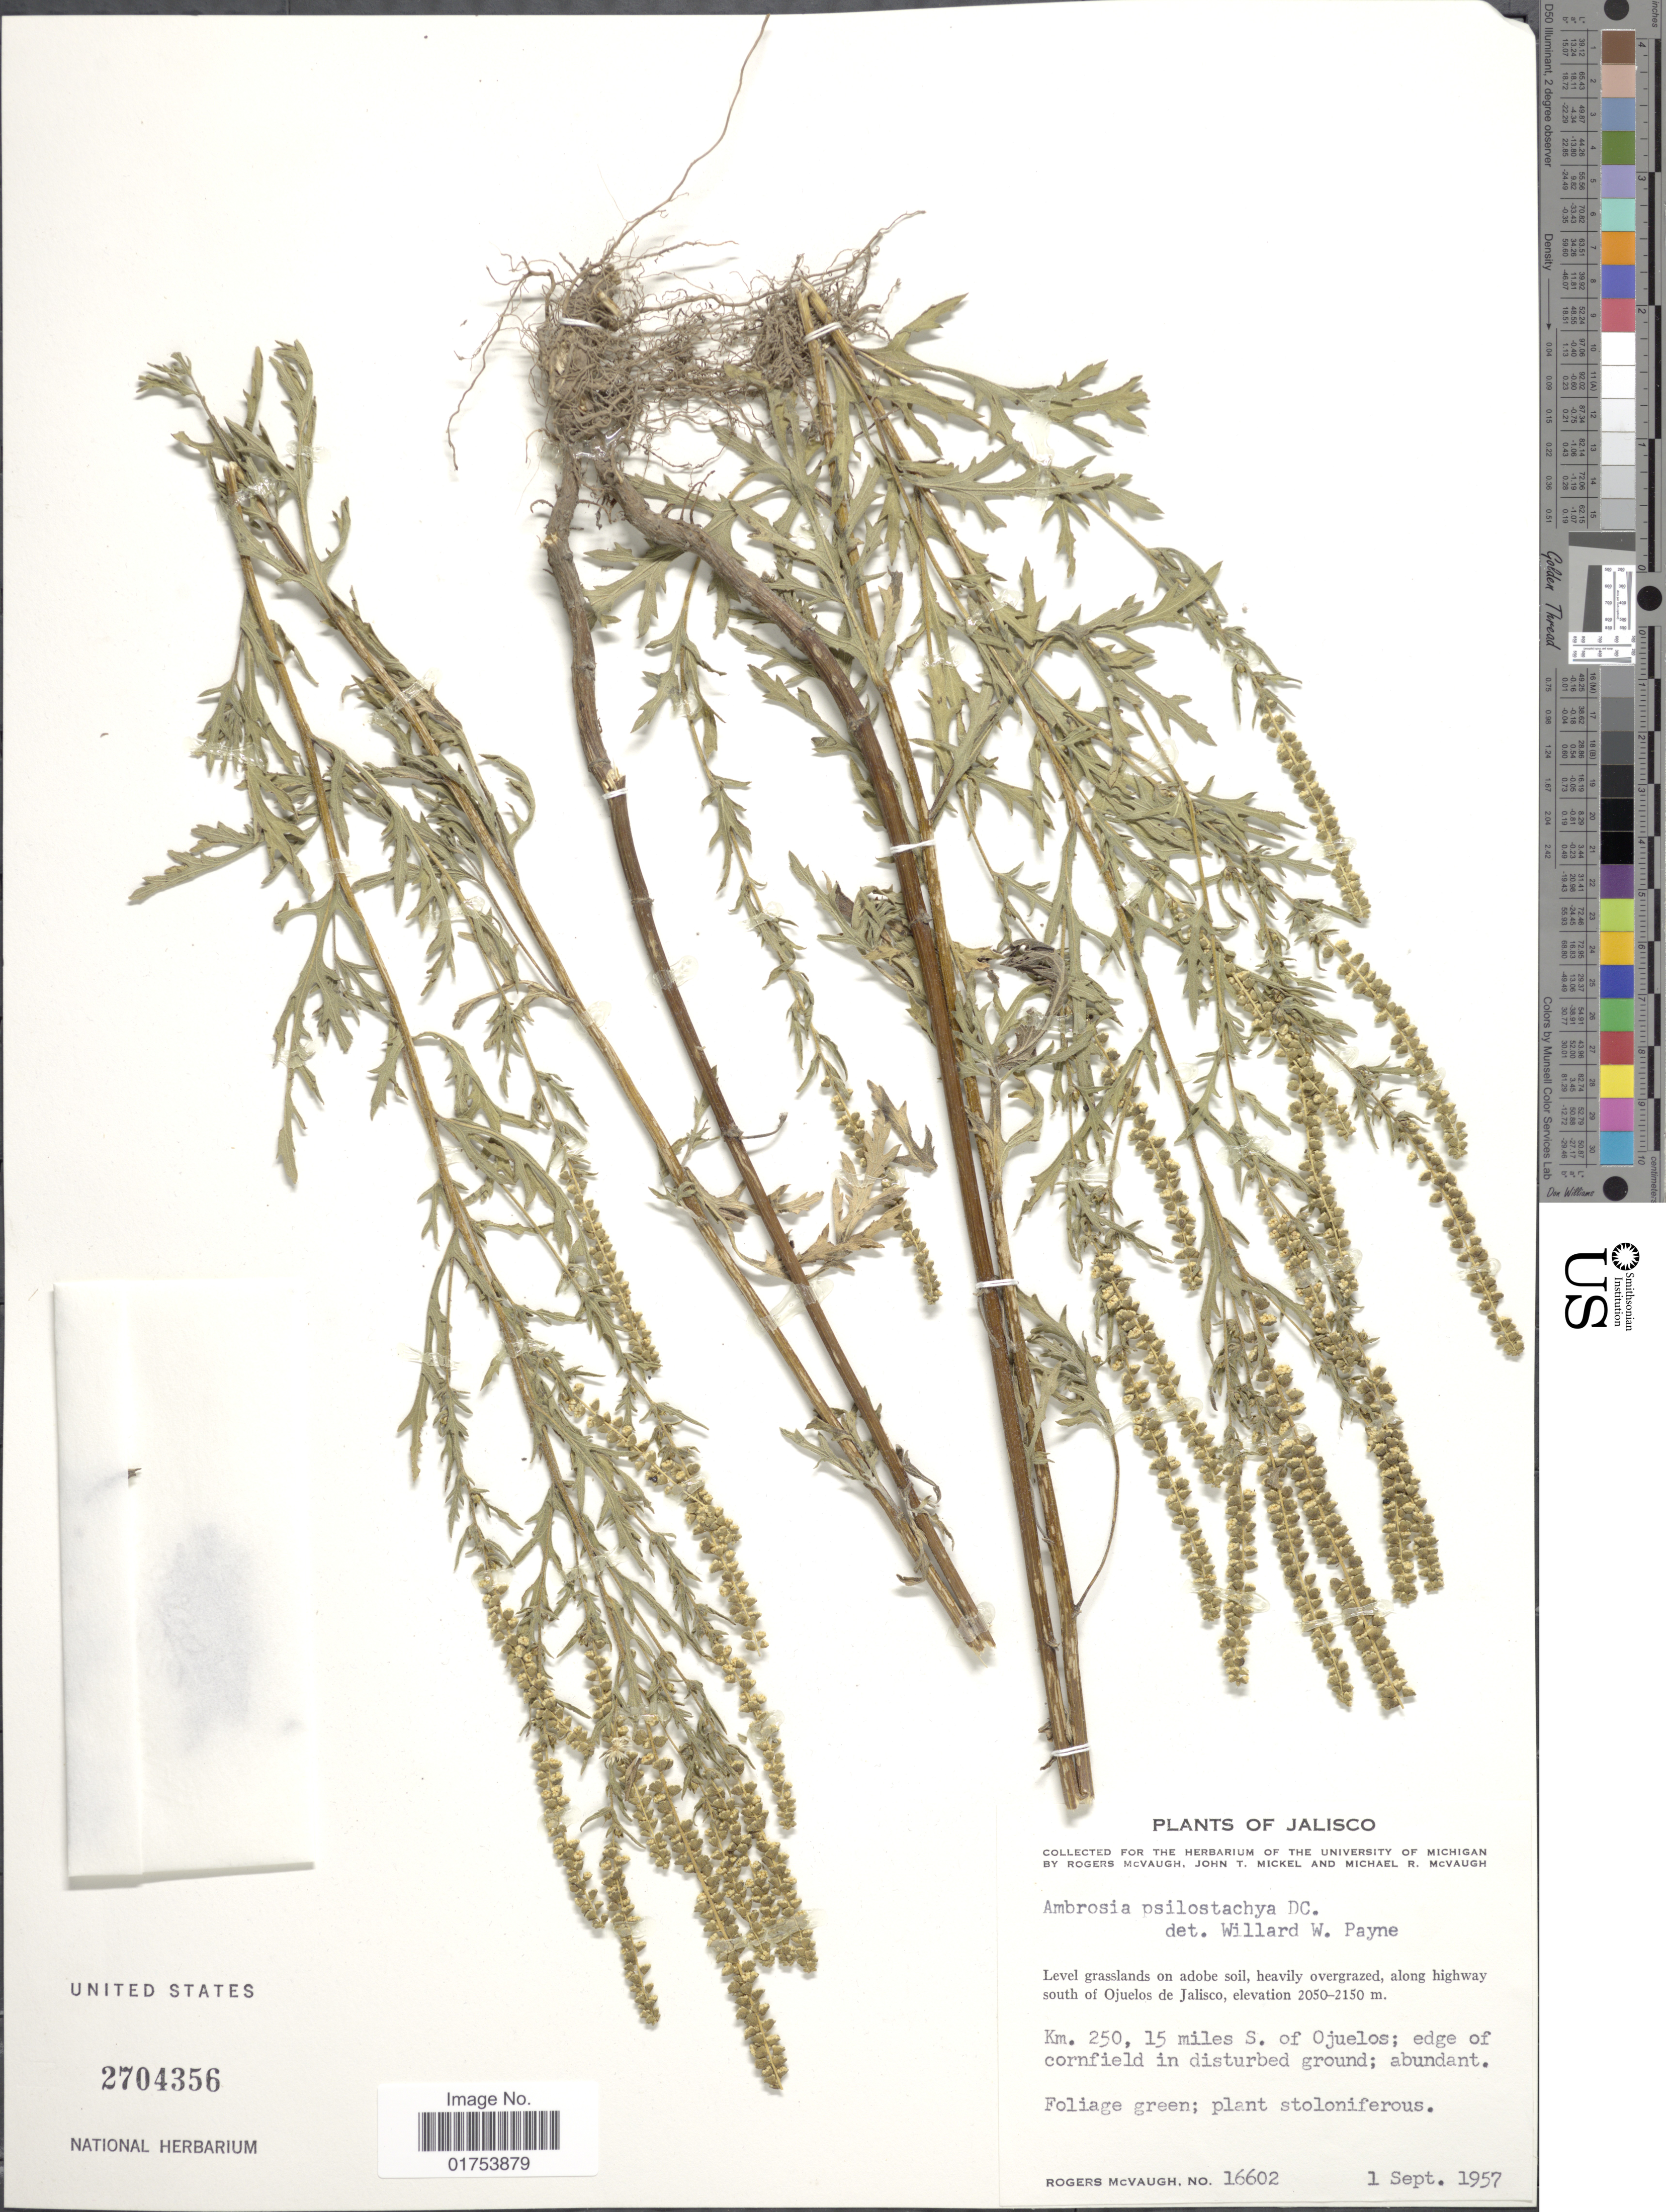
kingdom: Plantae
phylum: Tracheophyta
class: Magnoliopsida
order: Asterales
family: Asteraceae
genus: Ambrosia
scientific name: Ambrosia psilostachya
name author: DC.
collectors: R. McVaugh, J. T. Mickel & M. R. McVaugh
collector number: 16602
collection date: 1957-09-01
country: Mexico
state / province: Jalisco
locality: Level grasslands on adobe soil, heavily overgrazed, along highway south of Ojuelos de Jalisco, km. 250, 15 miles S. of Ojuelos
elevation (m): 2050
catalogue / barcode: US 2704356